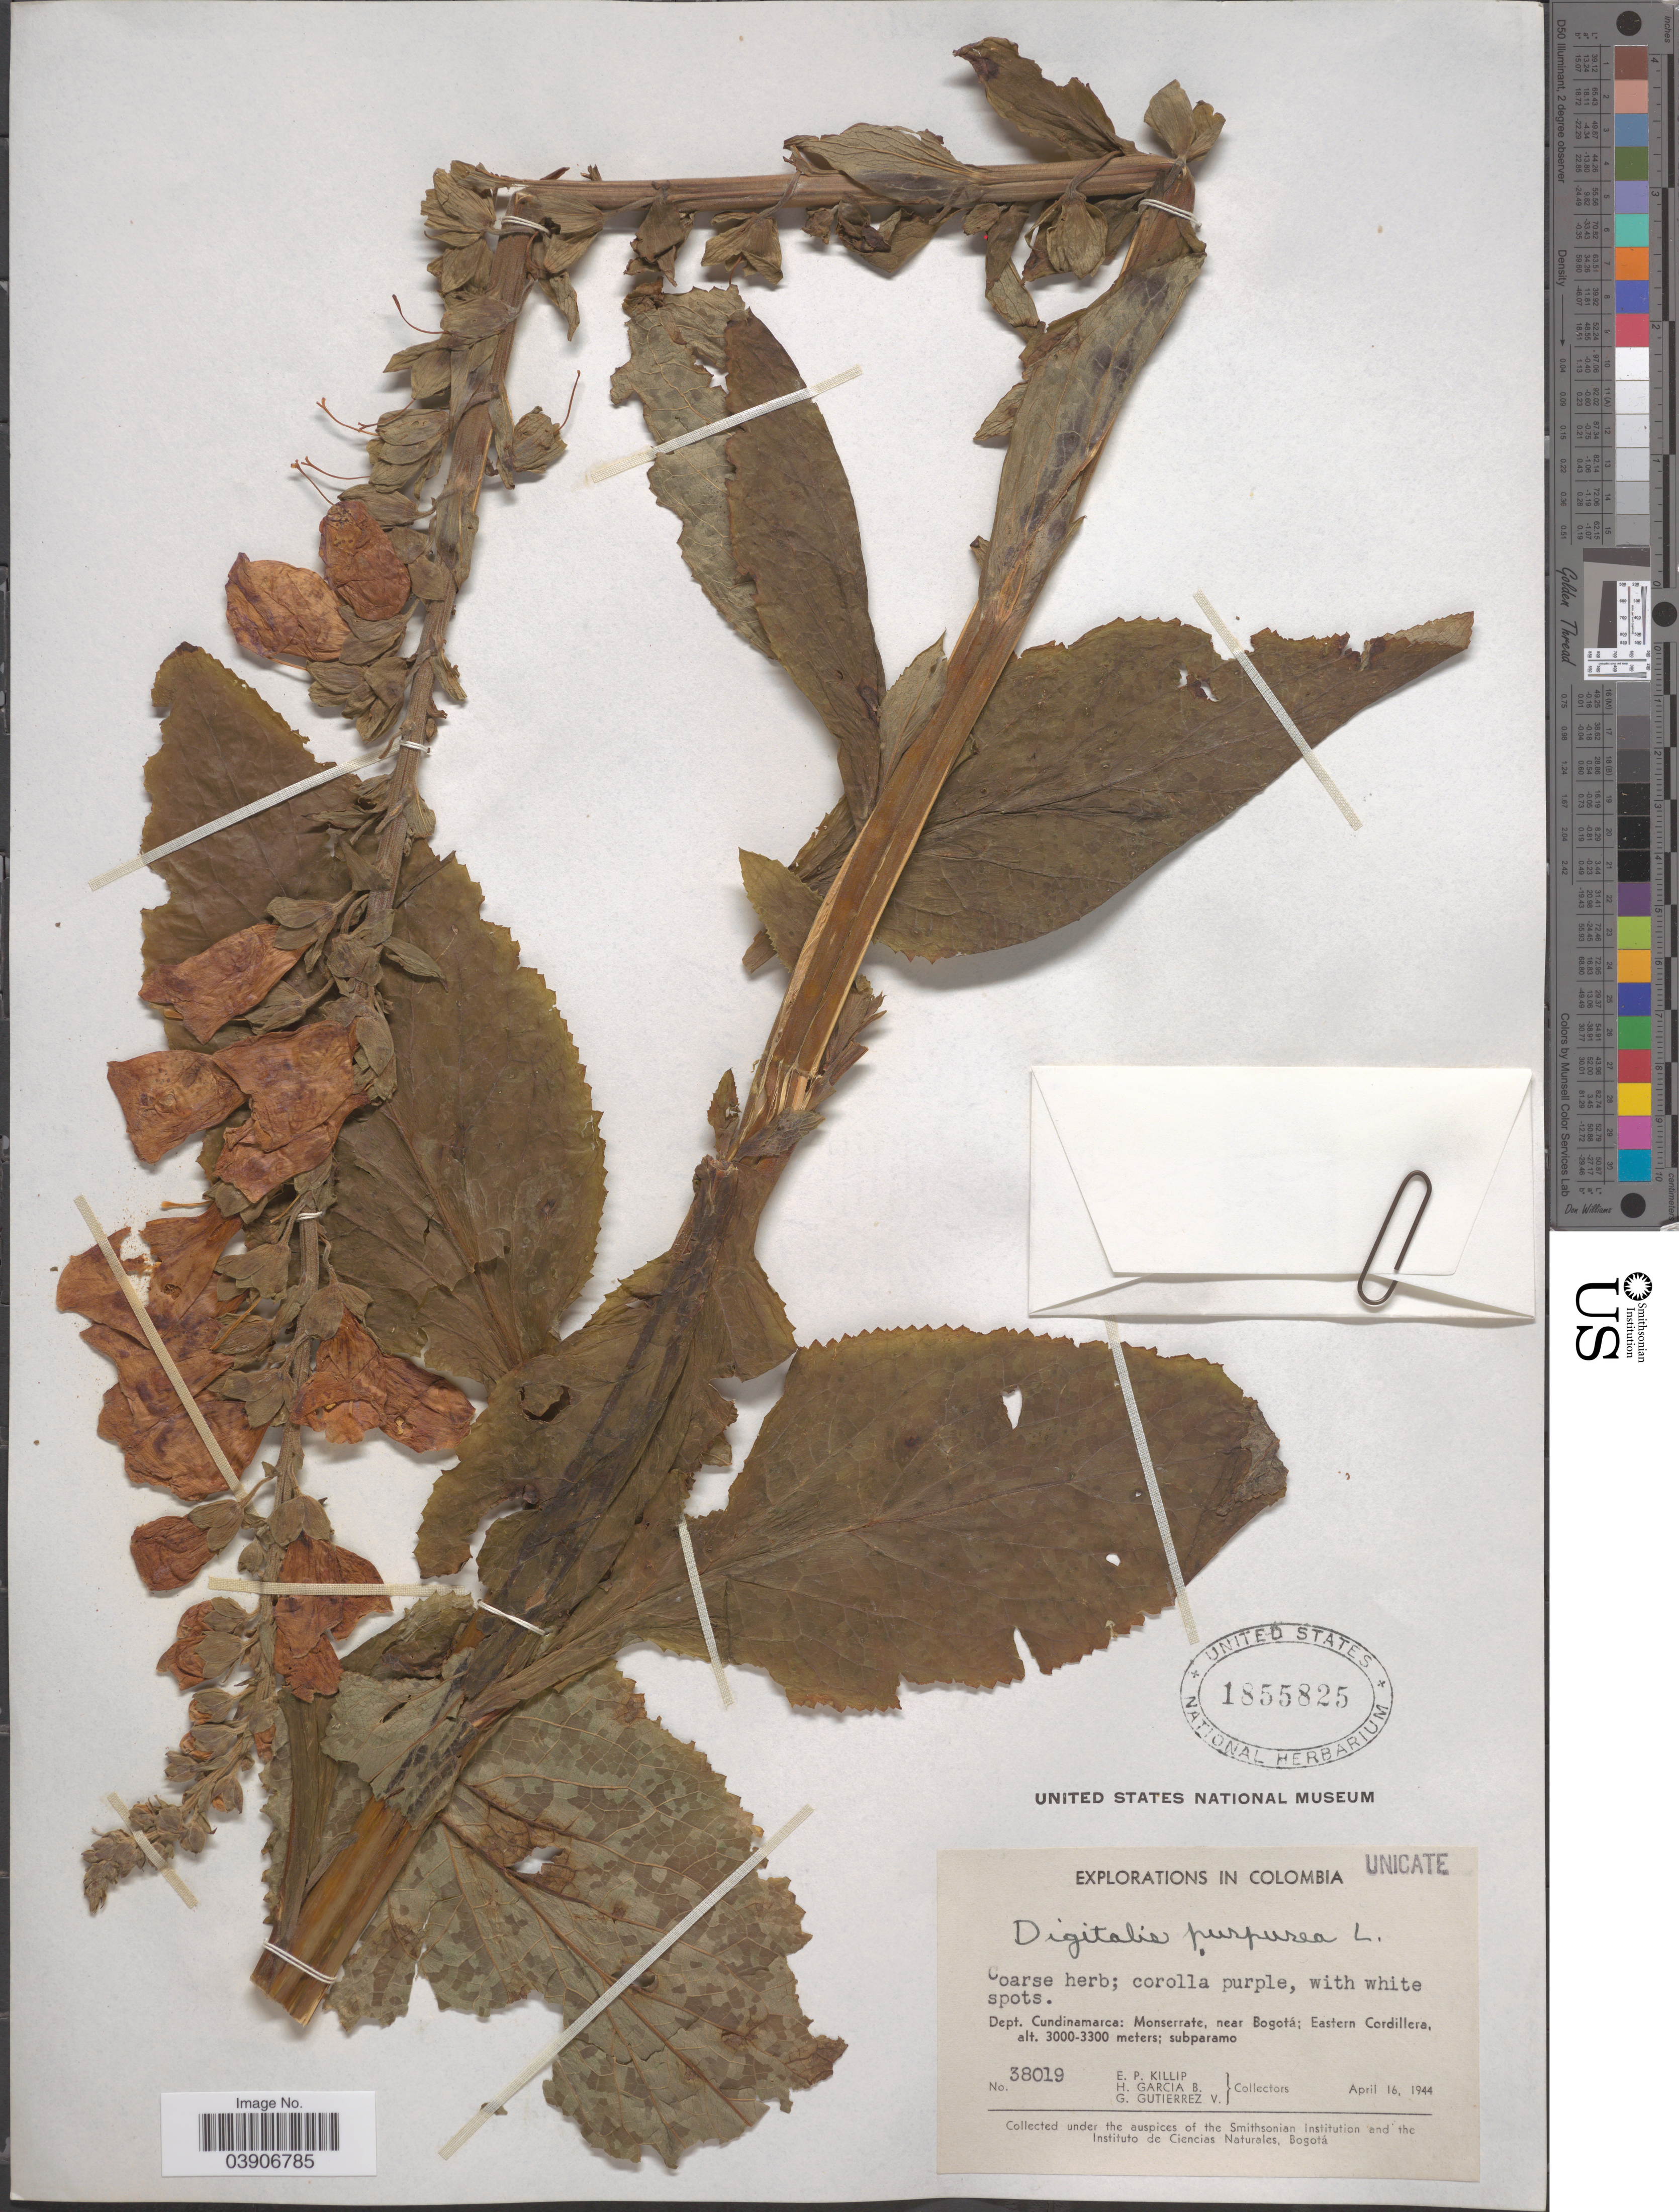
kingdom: Plantae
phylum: Tracheophyta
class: Magnoliopsida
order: Lamiales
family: Plantaginaceae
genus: Digitalis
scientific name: Digitalis purpurea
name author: L.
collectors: E. P. Killip, H. García B. & G. Gutiérrez V.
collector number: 38019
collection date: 1944-04-16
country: Colombia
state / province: Cundinamarca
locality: Dept. Cundinamarca: Monserrate, near Bogotá; Eastern Cordillera.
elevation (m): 3000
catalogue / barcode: US 1855825